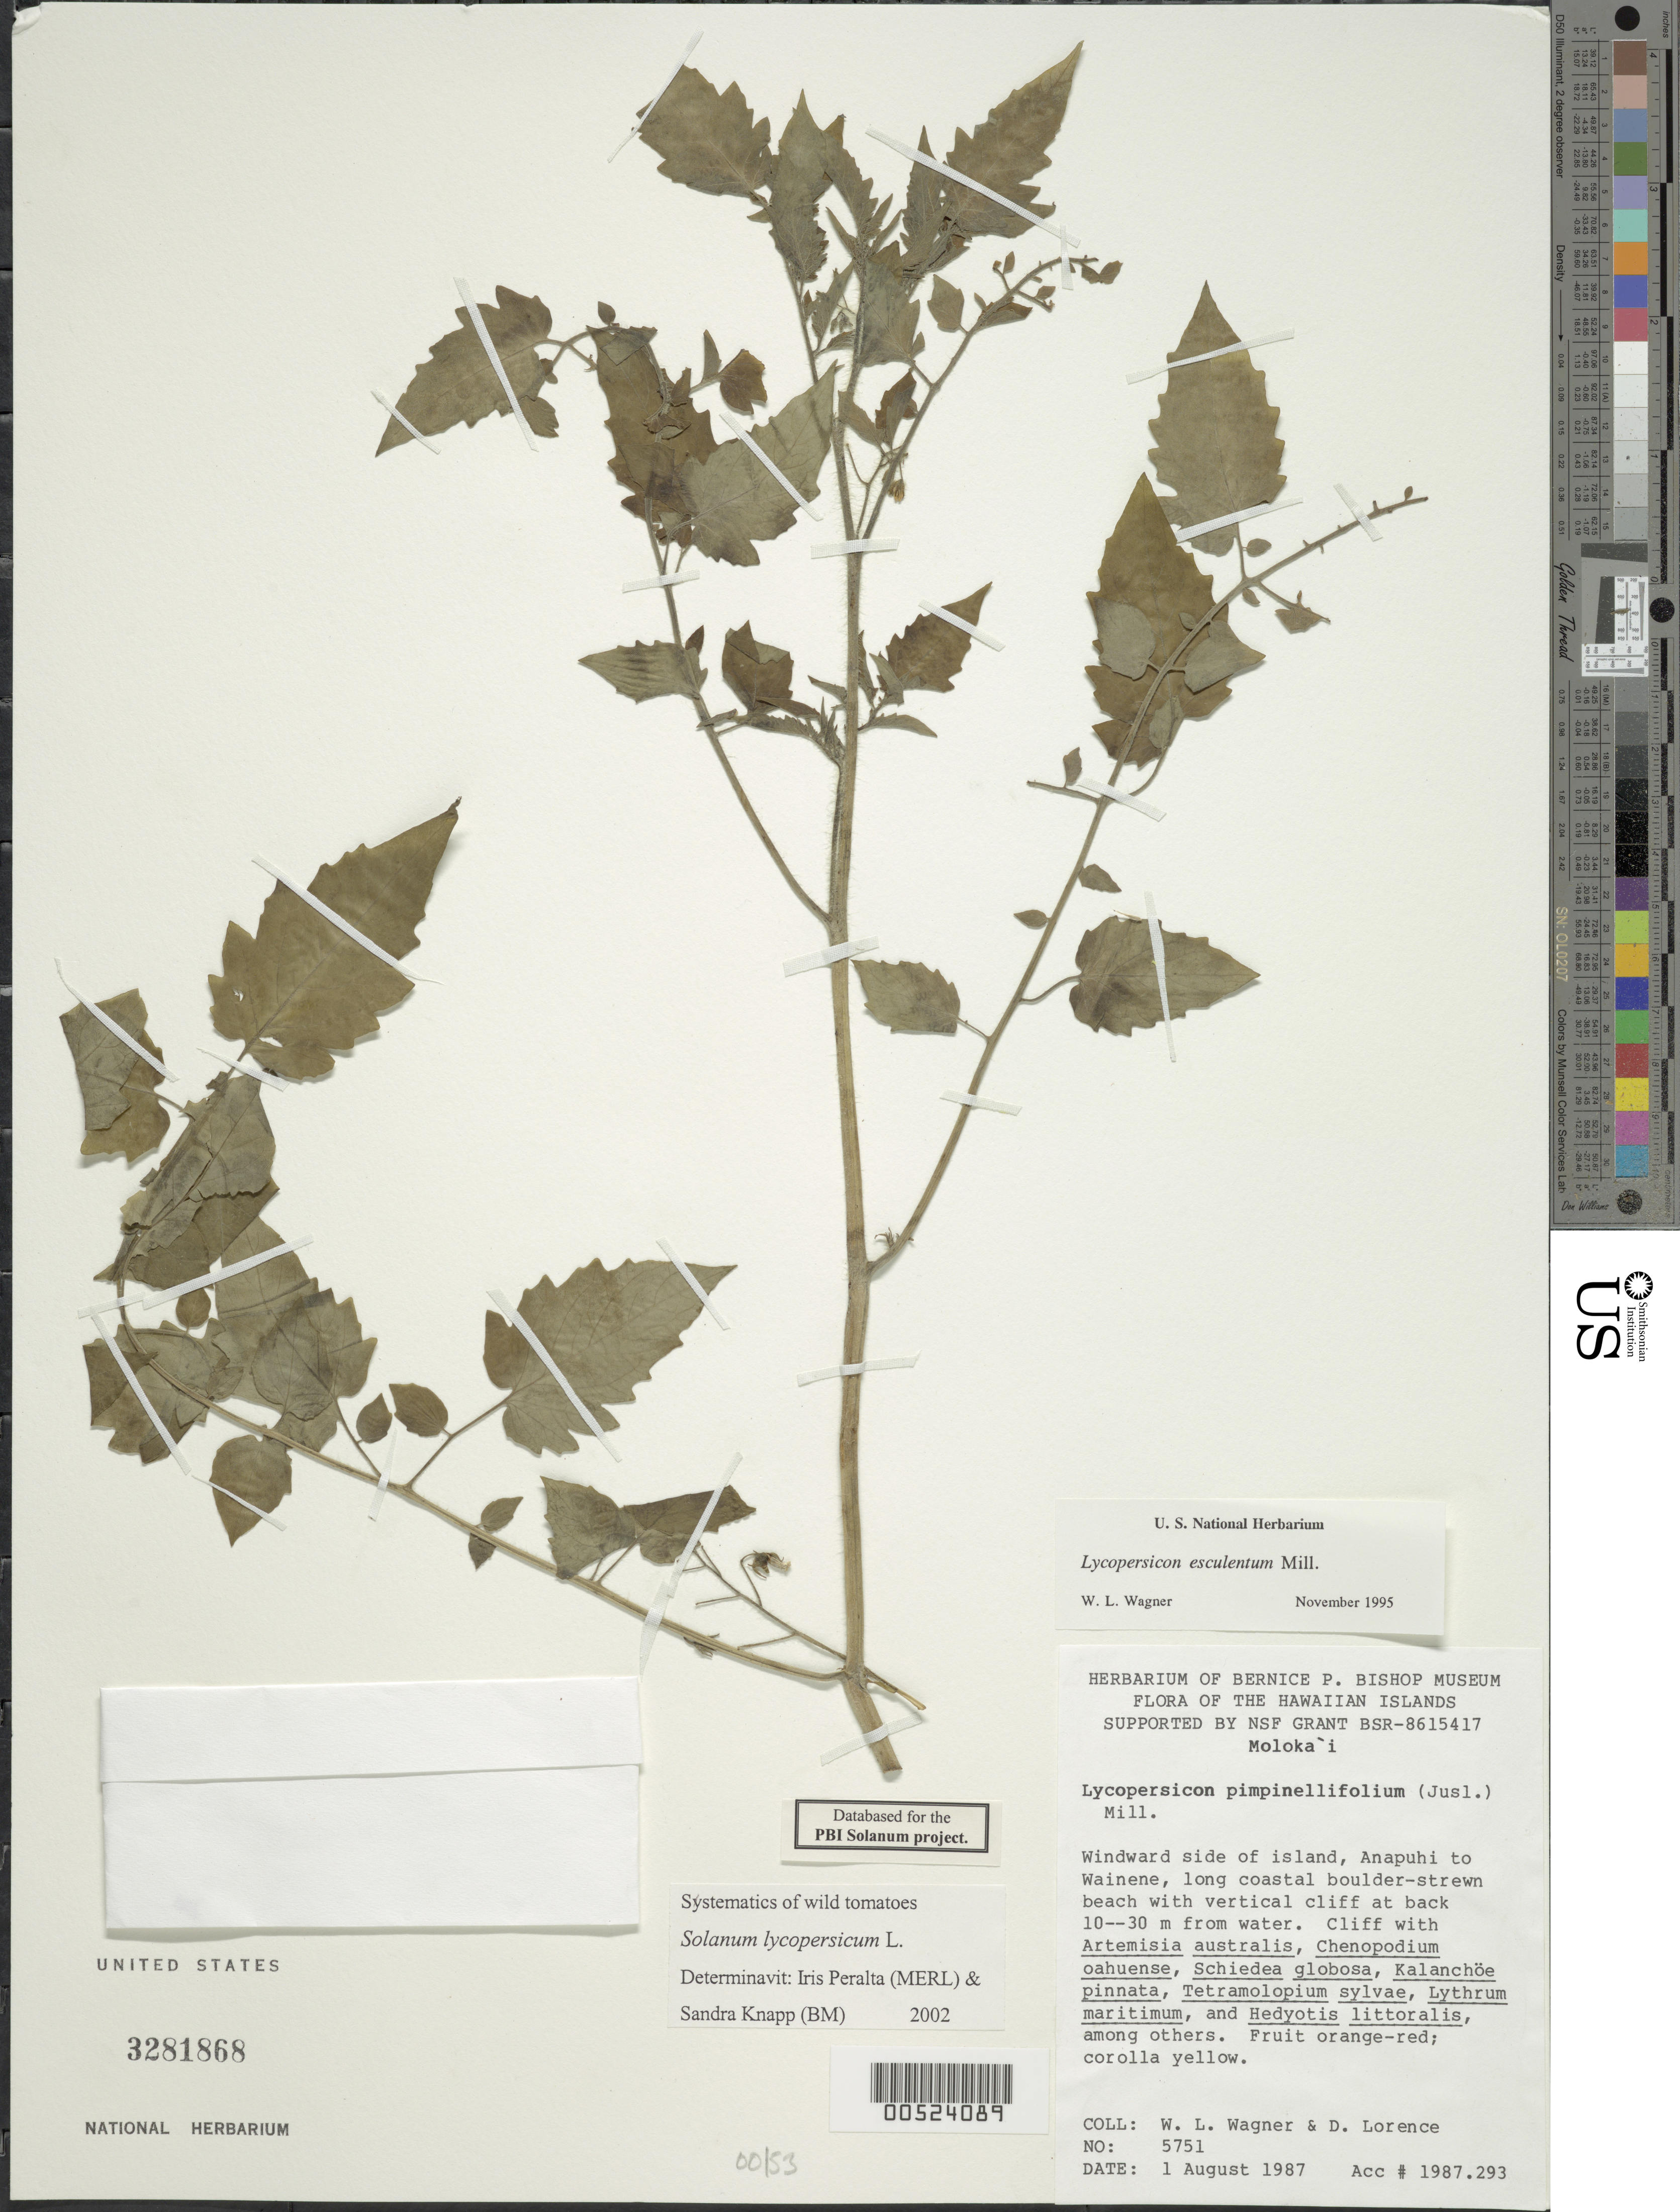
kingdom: Plantae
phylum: Tracheophyta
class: Magnoliopsida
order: Solanales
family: Solanaceae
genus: Solanum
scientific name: Solanum lycopersicum var. cerasiforme (Dunal) D.M. Spooner, G.J. Anderson & R.K. Jansen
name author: (Dunal) D.M. Spooner et al.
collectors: W. L. Wagner et al.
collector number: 5751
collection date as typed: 1 Aug 1987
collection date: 1987-08-01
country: United States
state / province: Hawaii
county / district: Maui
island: Moloka'i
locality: Windward side of island, Anapuhi to Wainene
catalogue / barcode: US 3281868